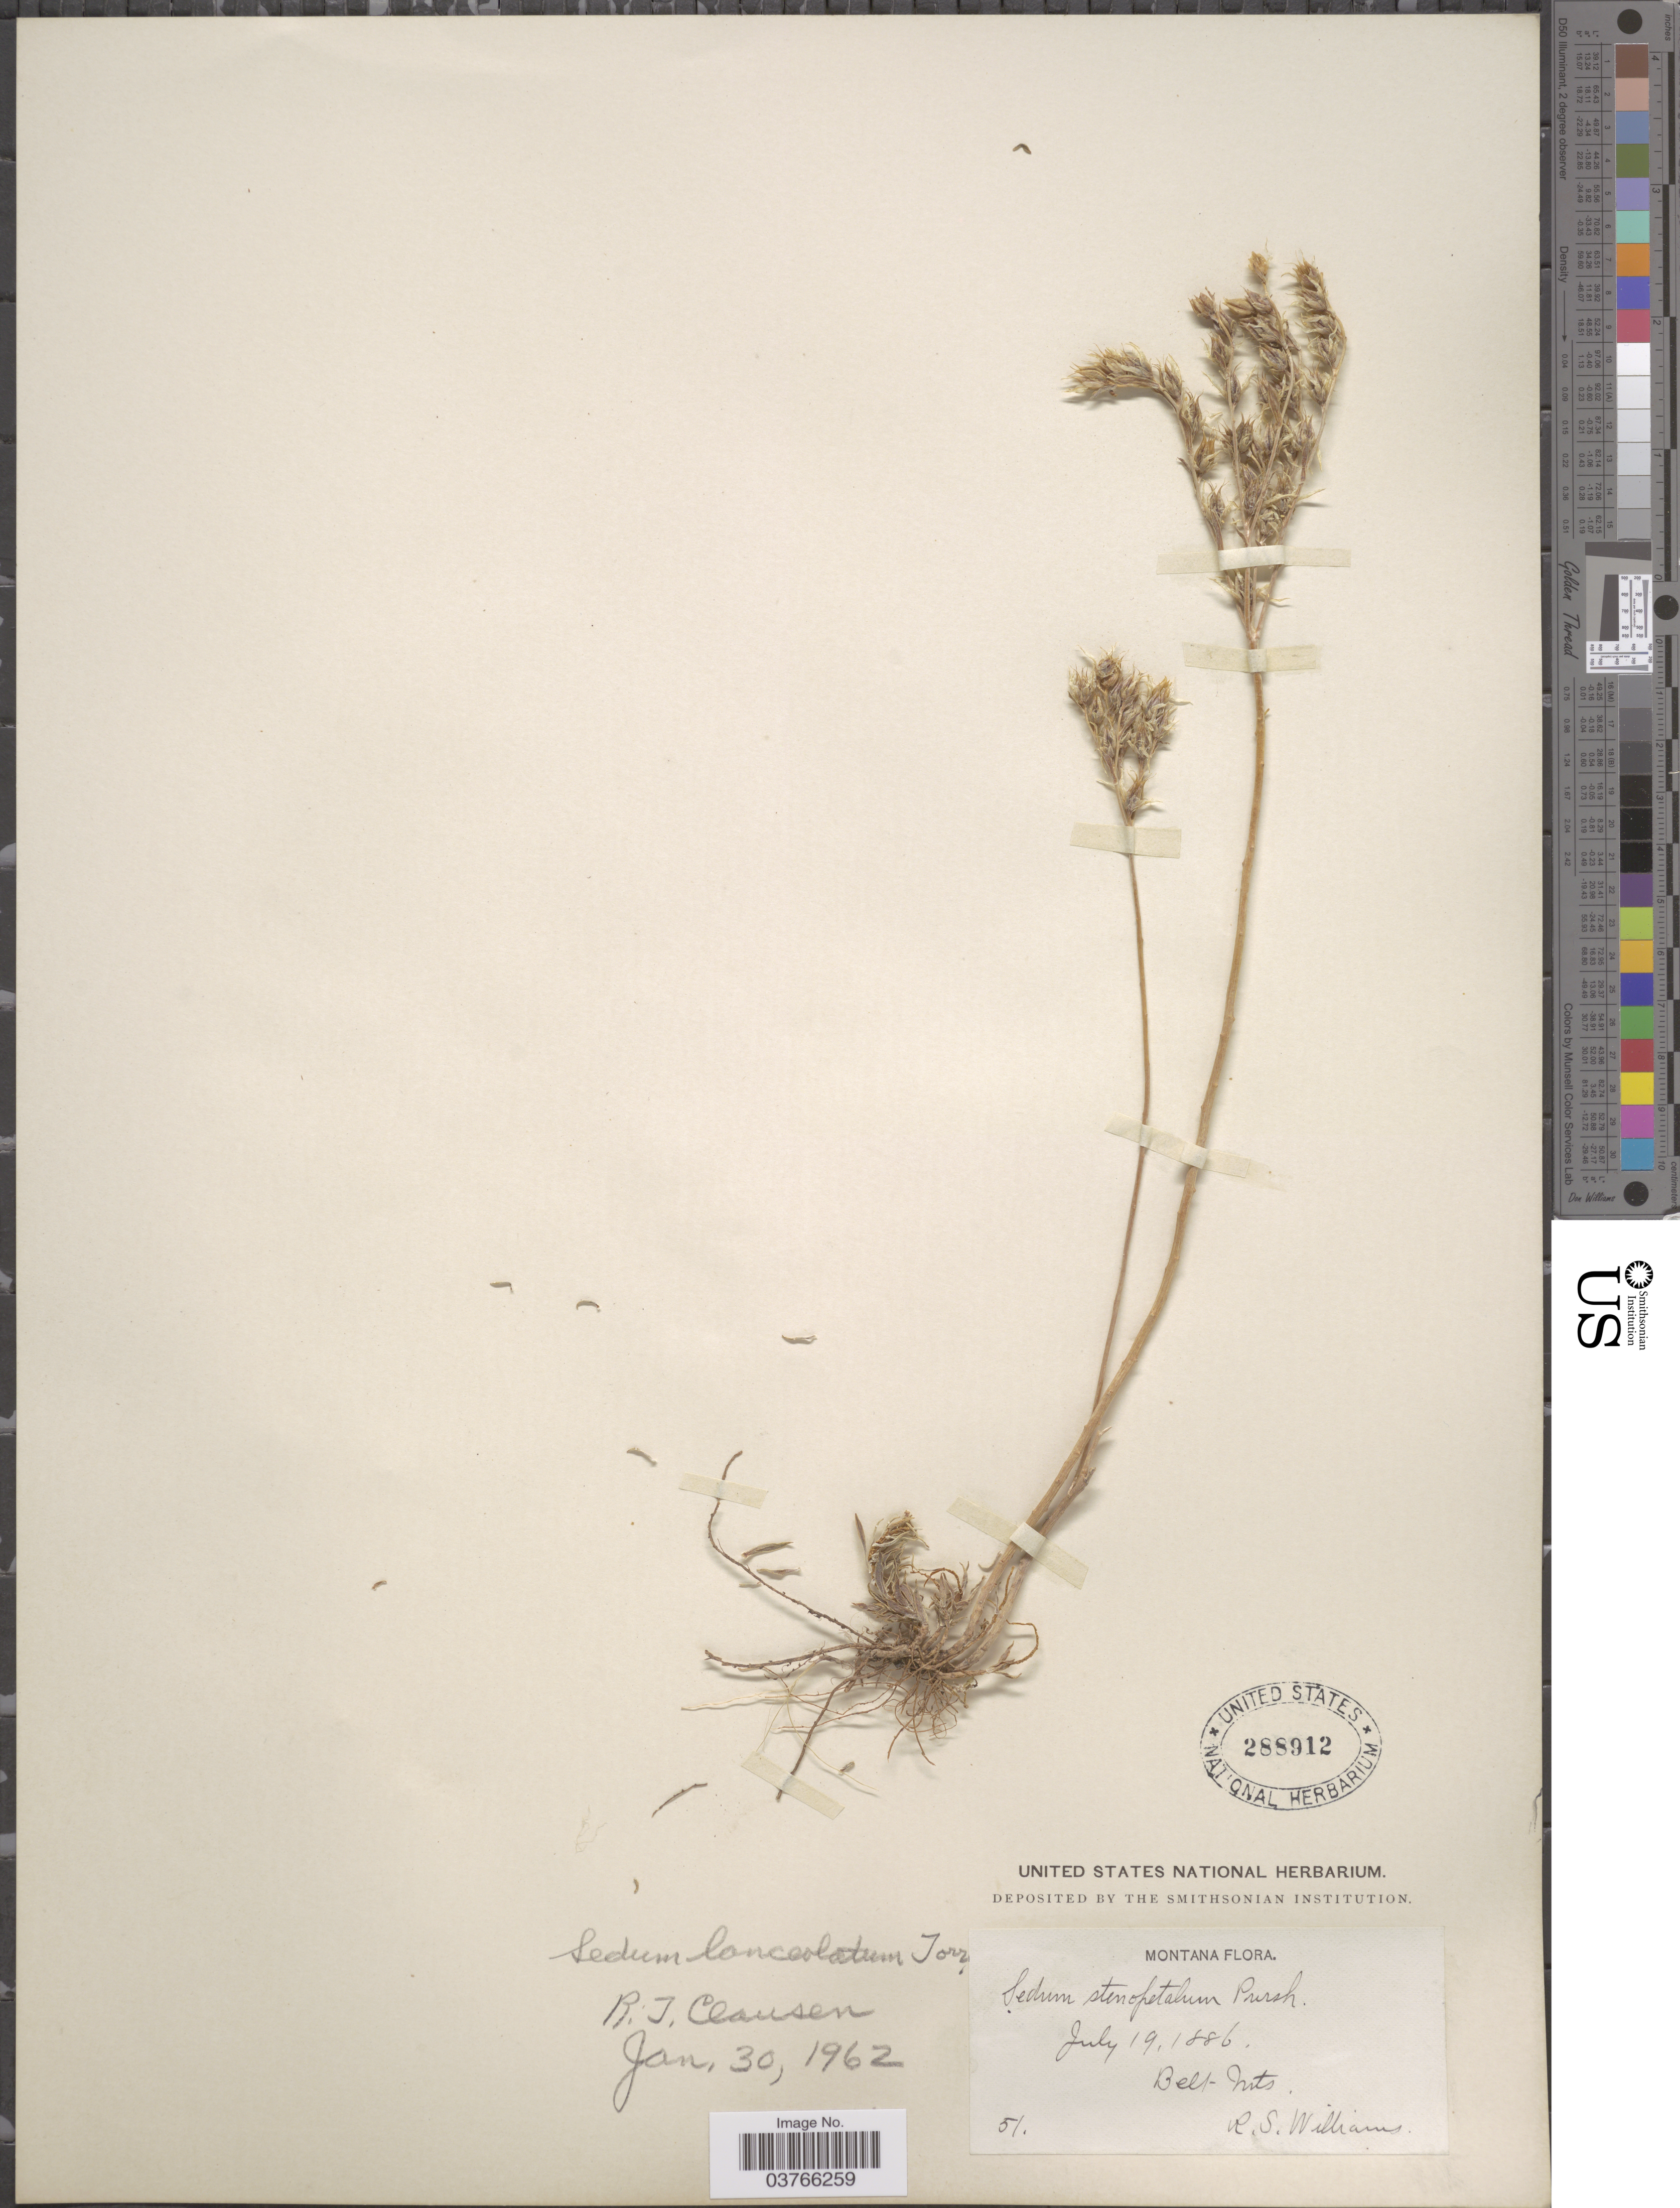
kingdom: Plantae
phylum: Tracheophyta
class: Magnoliopsida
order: Saxifragales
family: Crassulaceae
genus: Sedum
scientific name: Sedum lanceolatum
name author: Torr.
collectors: R. S. Williams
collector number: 51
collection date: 1886-07-19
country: United States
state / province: Montana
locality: Belt Mts.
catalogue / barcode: US 288912